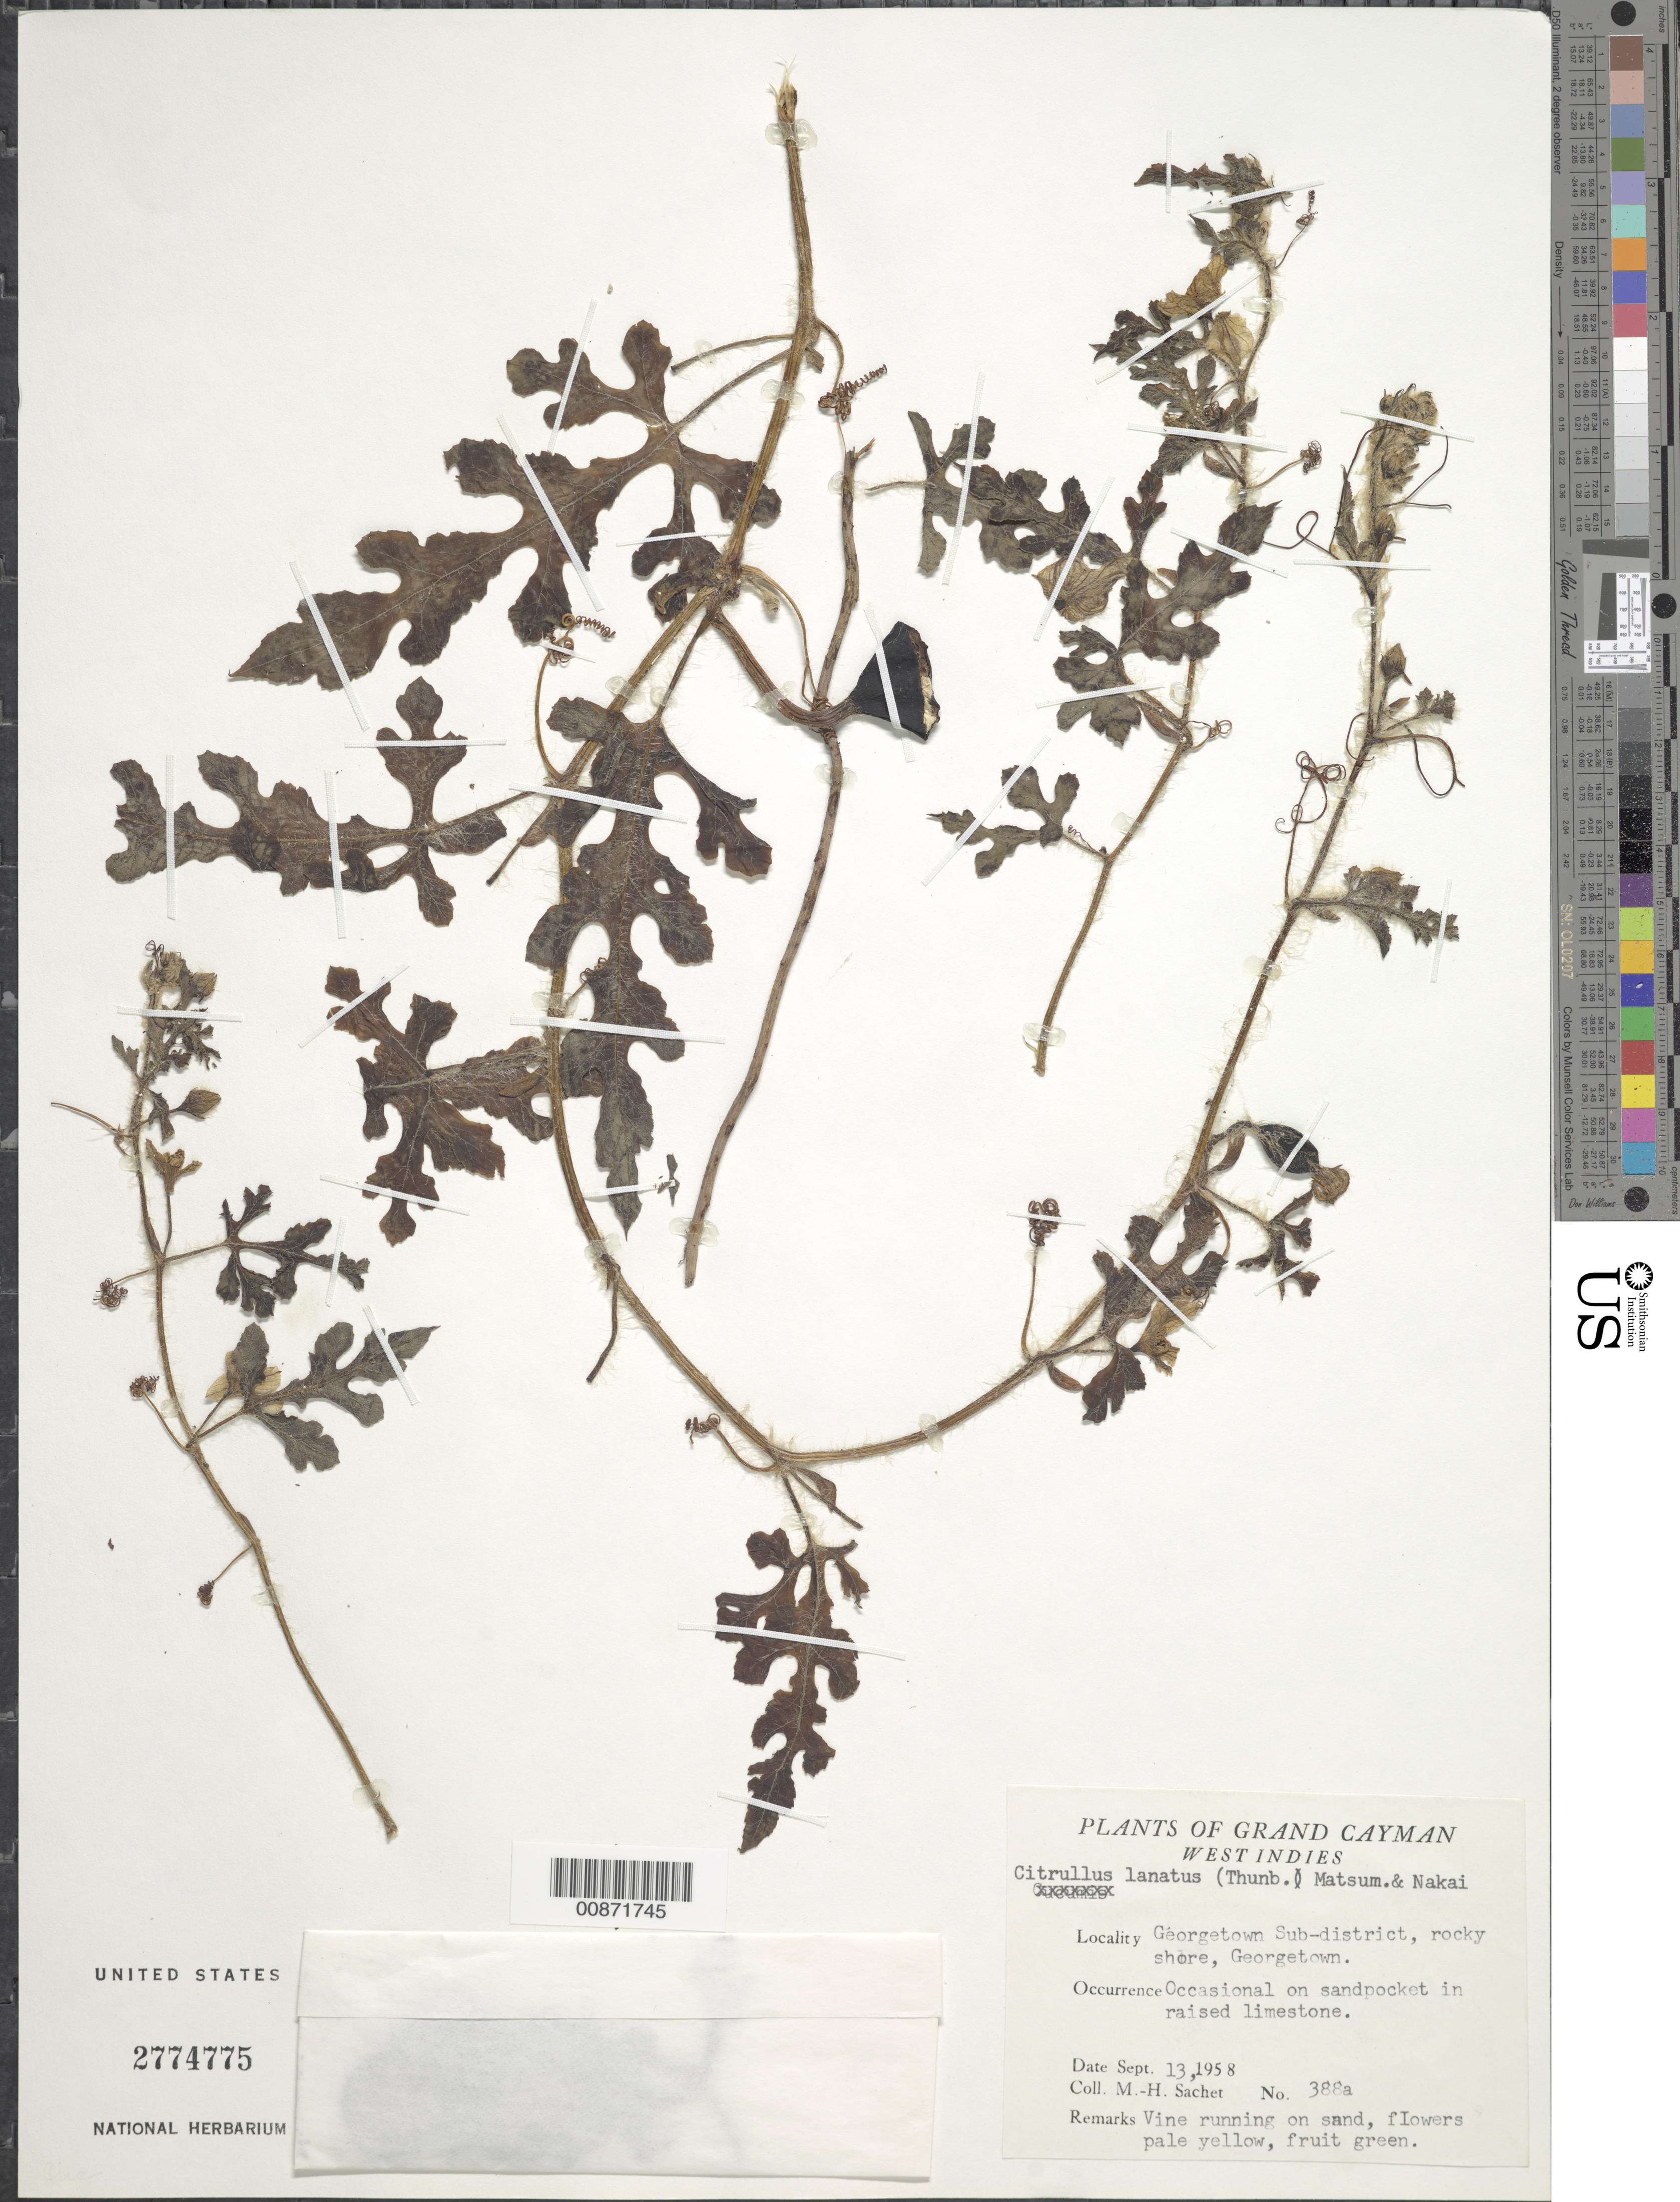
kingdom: Plantae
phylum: Tracheophyta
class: Magnoliopsida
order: Cucurbitales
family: Cucurbitaceae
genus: Citrullus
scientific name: Citrullus lanatus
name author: (Thunb.) Matsum. & Nakai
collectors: M.-H. Sachet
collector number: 388a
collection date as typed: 13 Sep 1958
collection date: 1958-09-13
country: Cayman Islands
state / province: Georgetown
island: Grand Cayman Island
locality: Rocky shore Georgetown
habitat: On sandpocket in raised limestone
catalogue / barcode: US 2774775